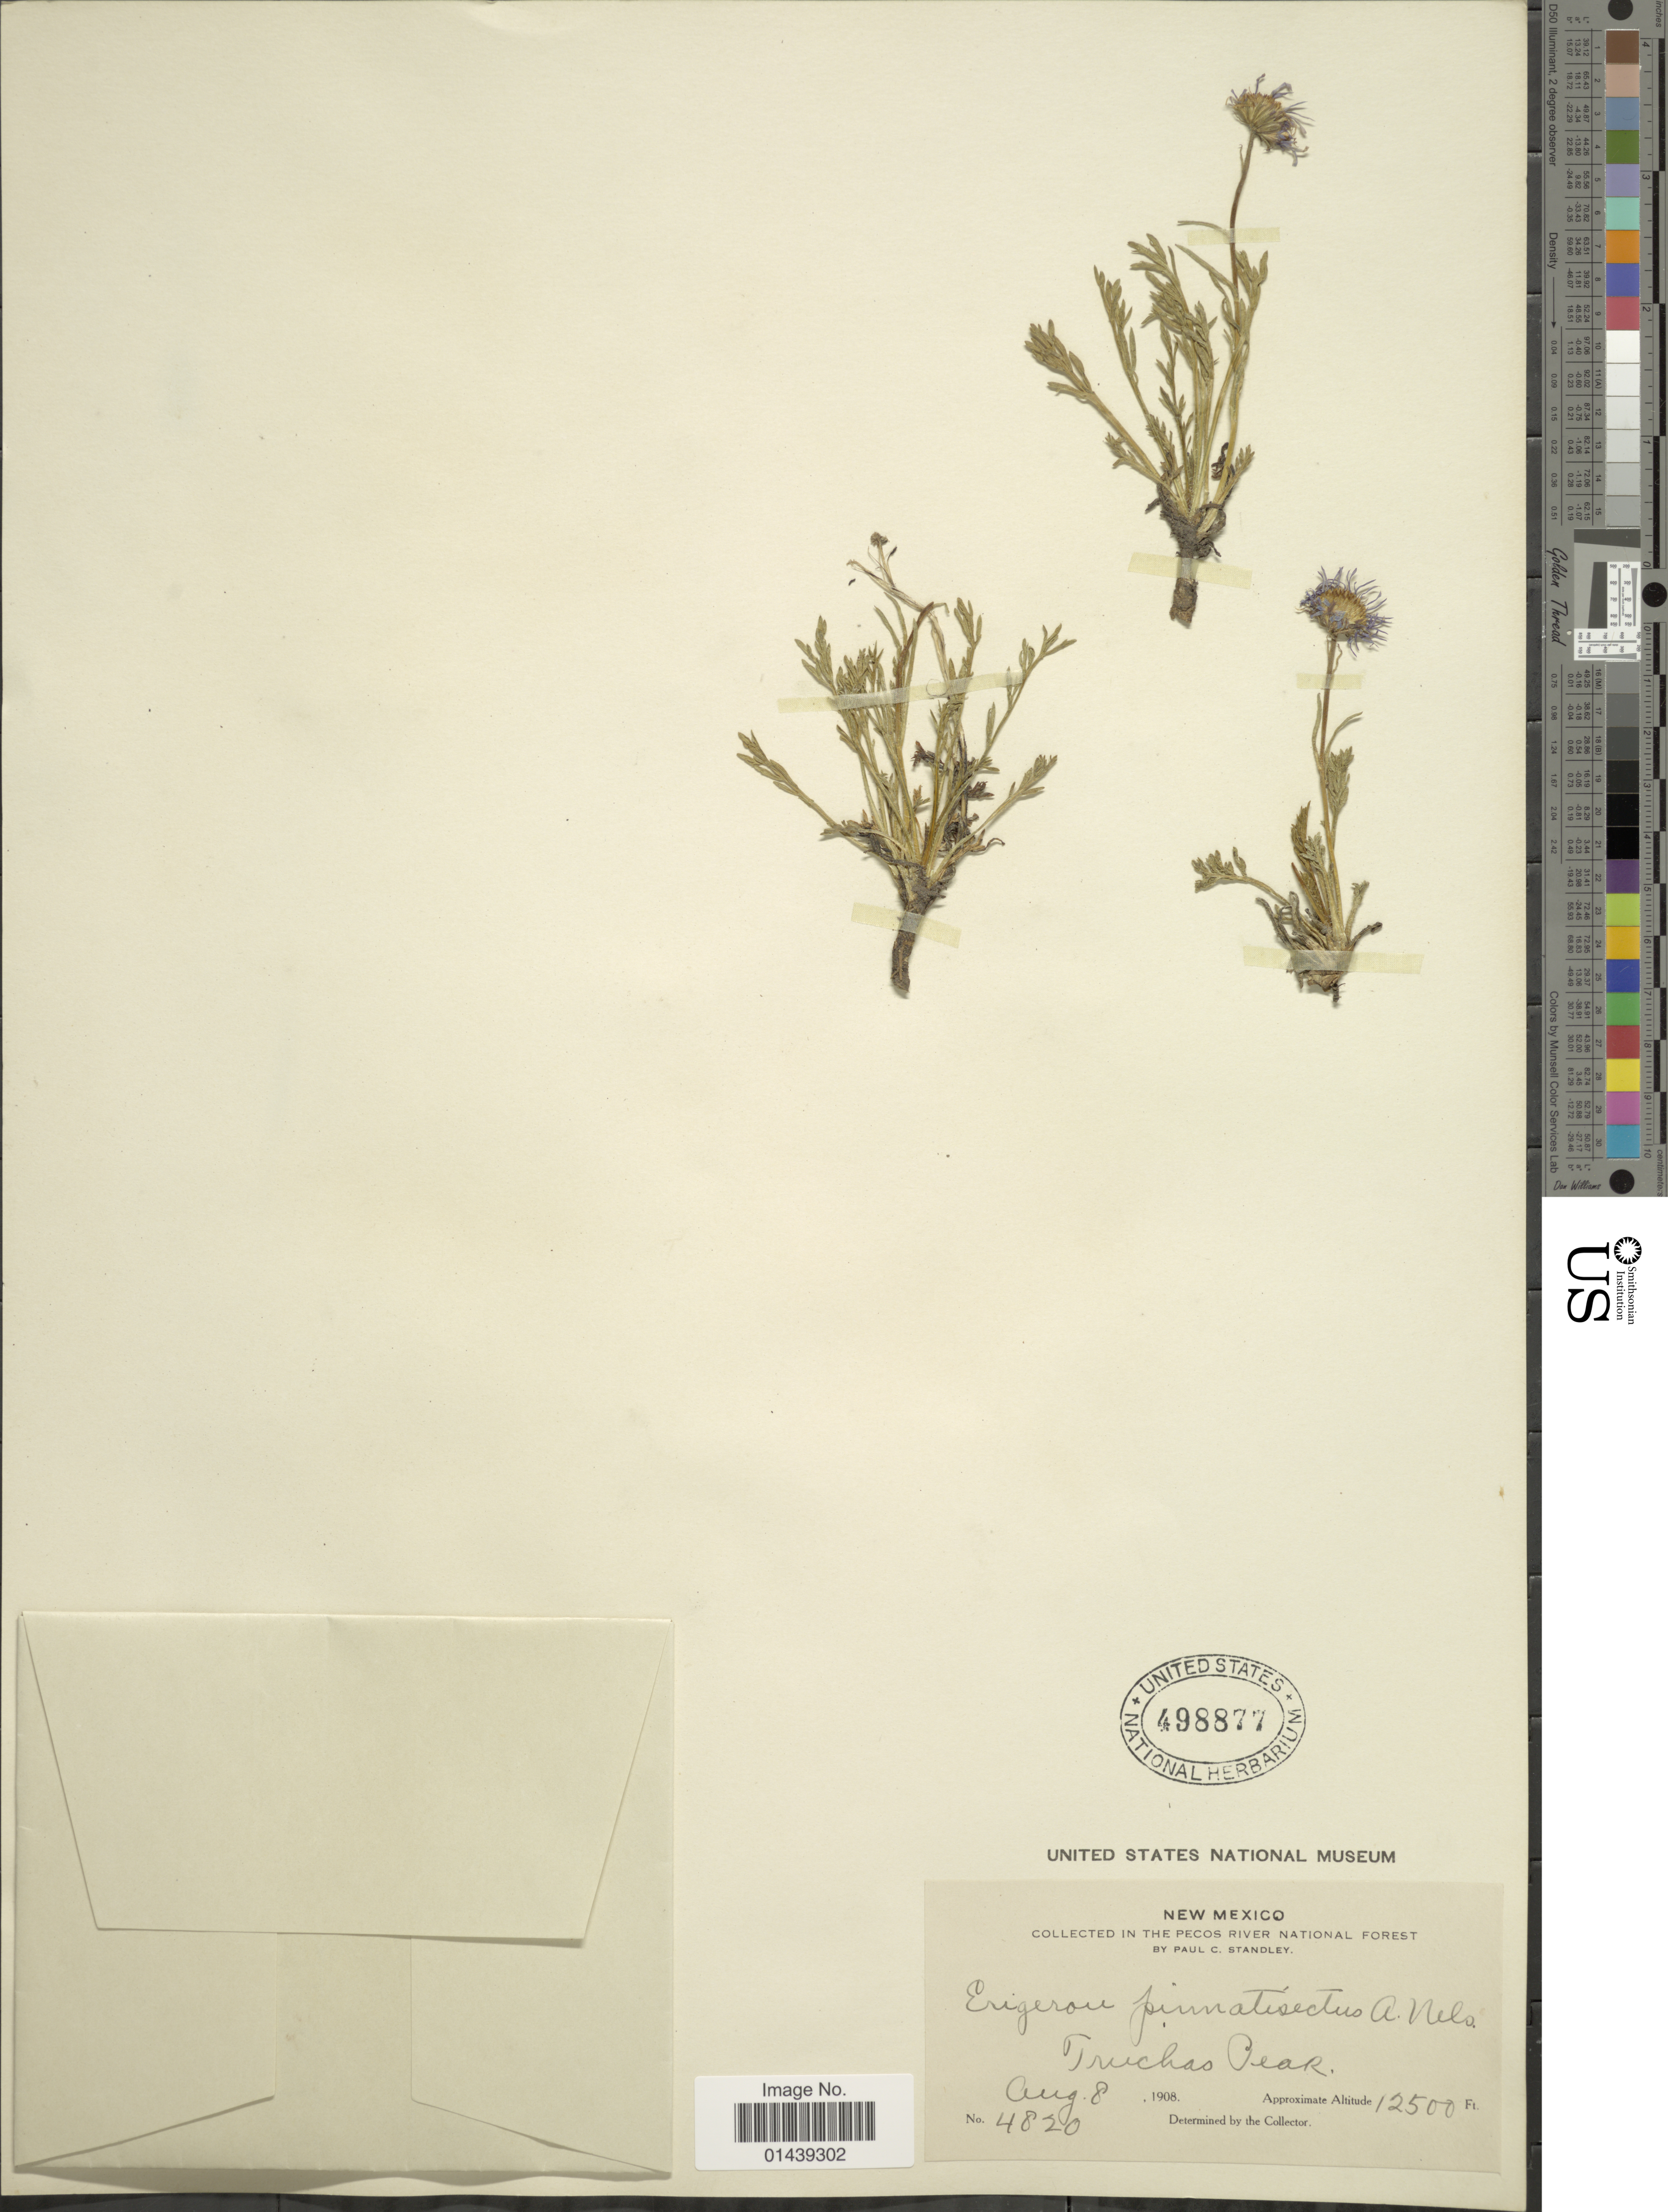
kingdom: Plantae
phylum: Tracheophyta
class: Magnoliopsida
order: Asterales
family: Asteraceae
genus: Erigeron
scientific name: Erigeron pinnatisectus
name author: (A. Gray) A. Nelson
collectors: P. C. Standley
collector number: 4820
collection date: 1908-08-08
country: United States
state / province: New Mexico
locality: Truchas Peak. Pecos River National Forest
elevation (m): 3810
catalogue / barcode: US 498877